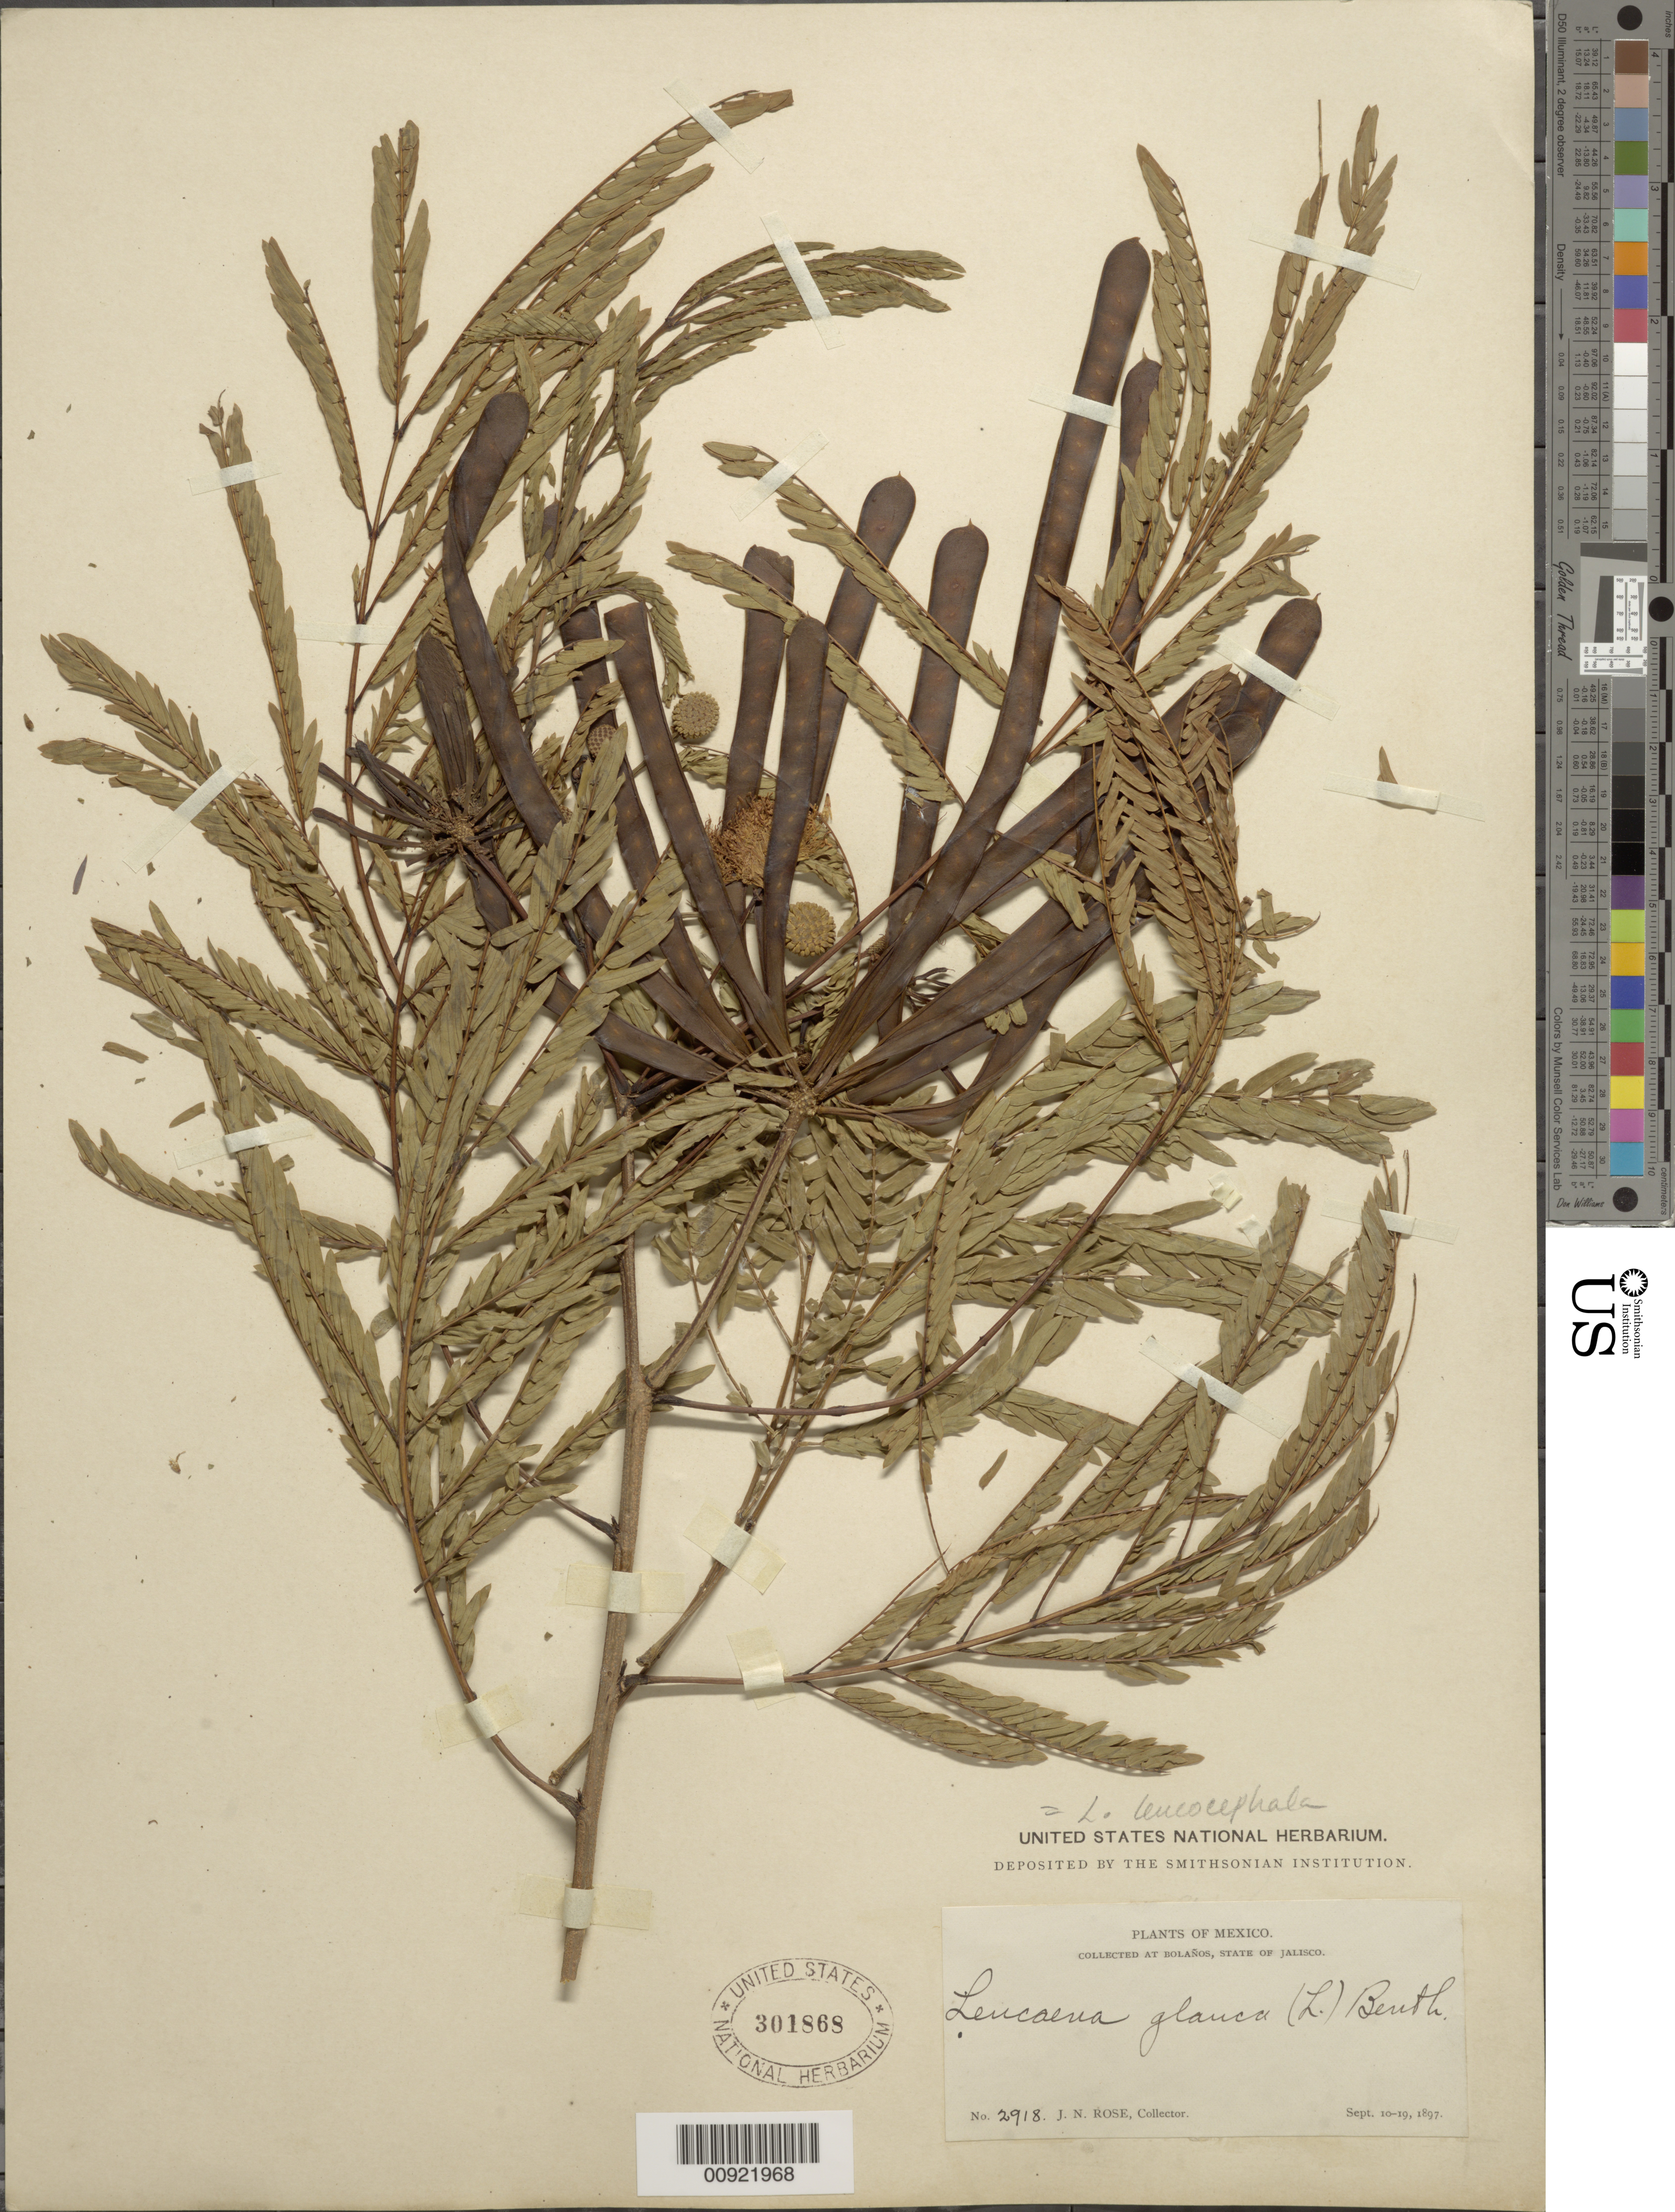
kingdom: Plantae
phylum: Tracheophyta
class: Magnoliopsida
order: Fabales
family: Fabaceae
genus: Leucaena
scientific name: Leucaena leucocephala subsp. leucocephala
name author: (Lam.) de Wit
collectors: J. N. Rose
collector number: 2918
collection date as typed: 10 Sep 1897 to 19 Sep 1897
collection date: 1897-09-10/1897-09-19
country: Mexico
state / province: Jalisco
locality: Bolaños, State of Jalisco.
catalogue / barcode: US 301868